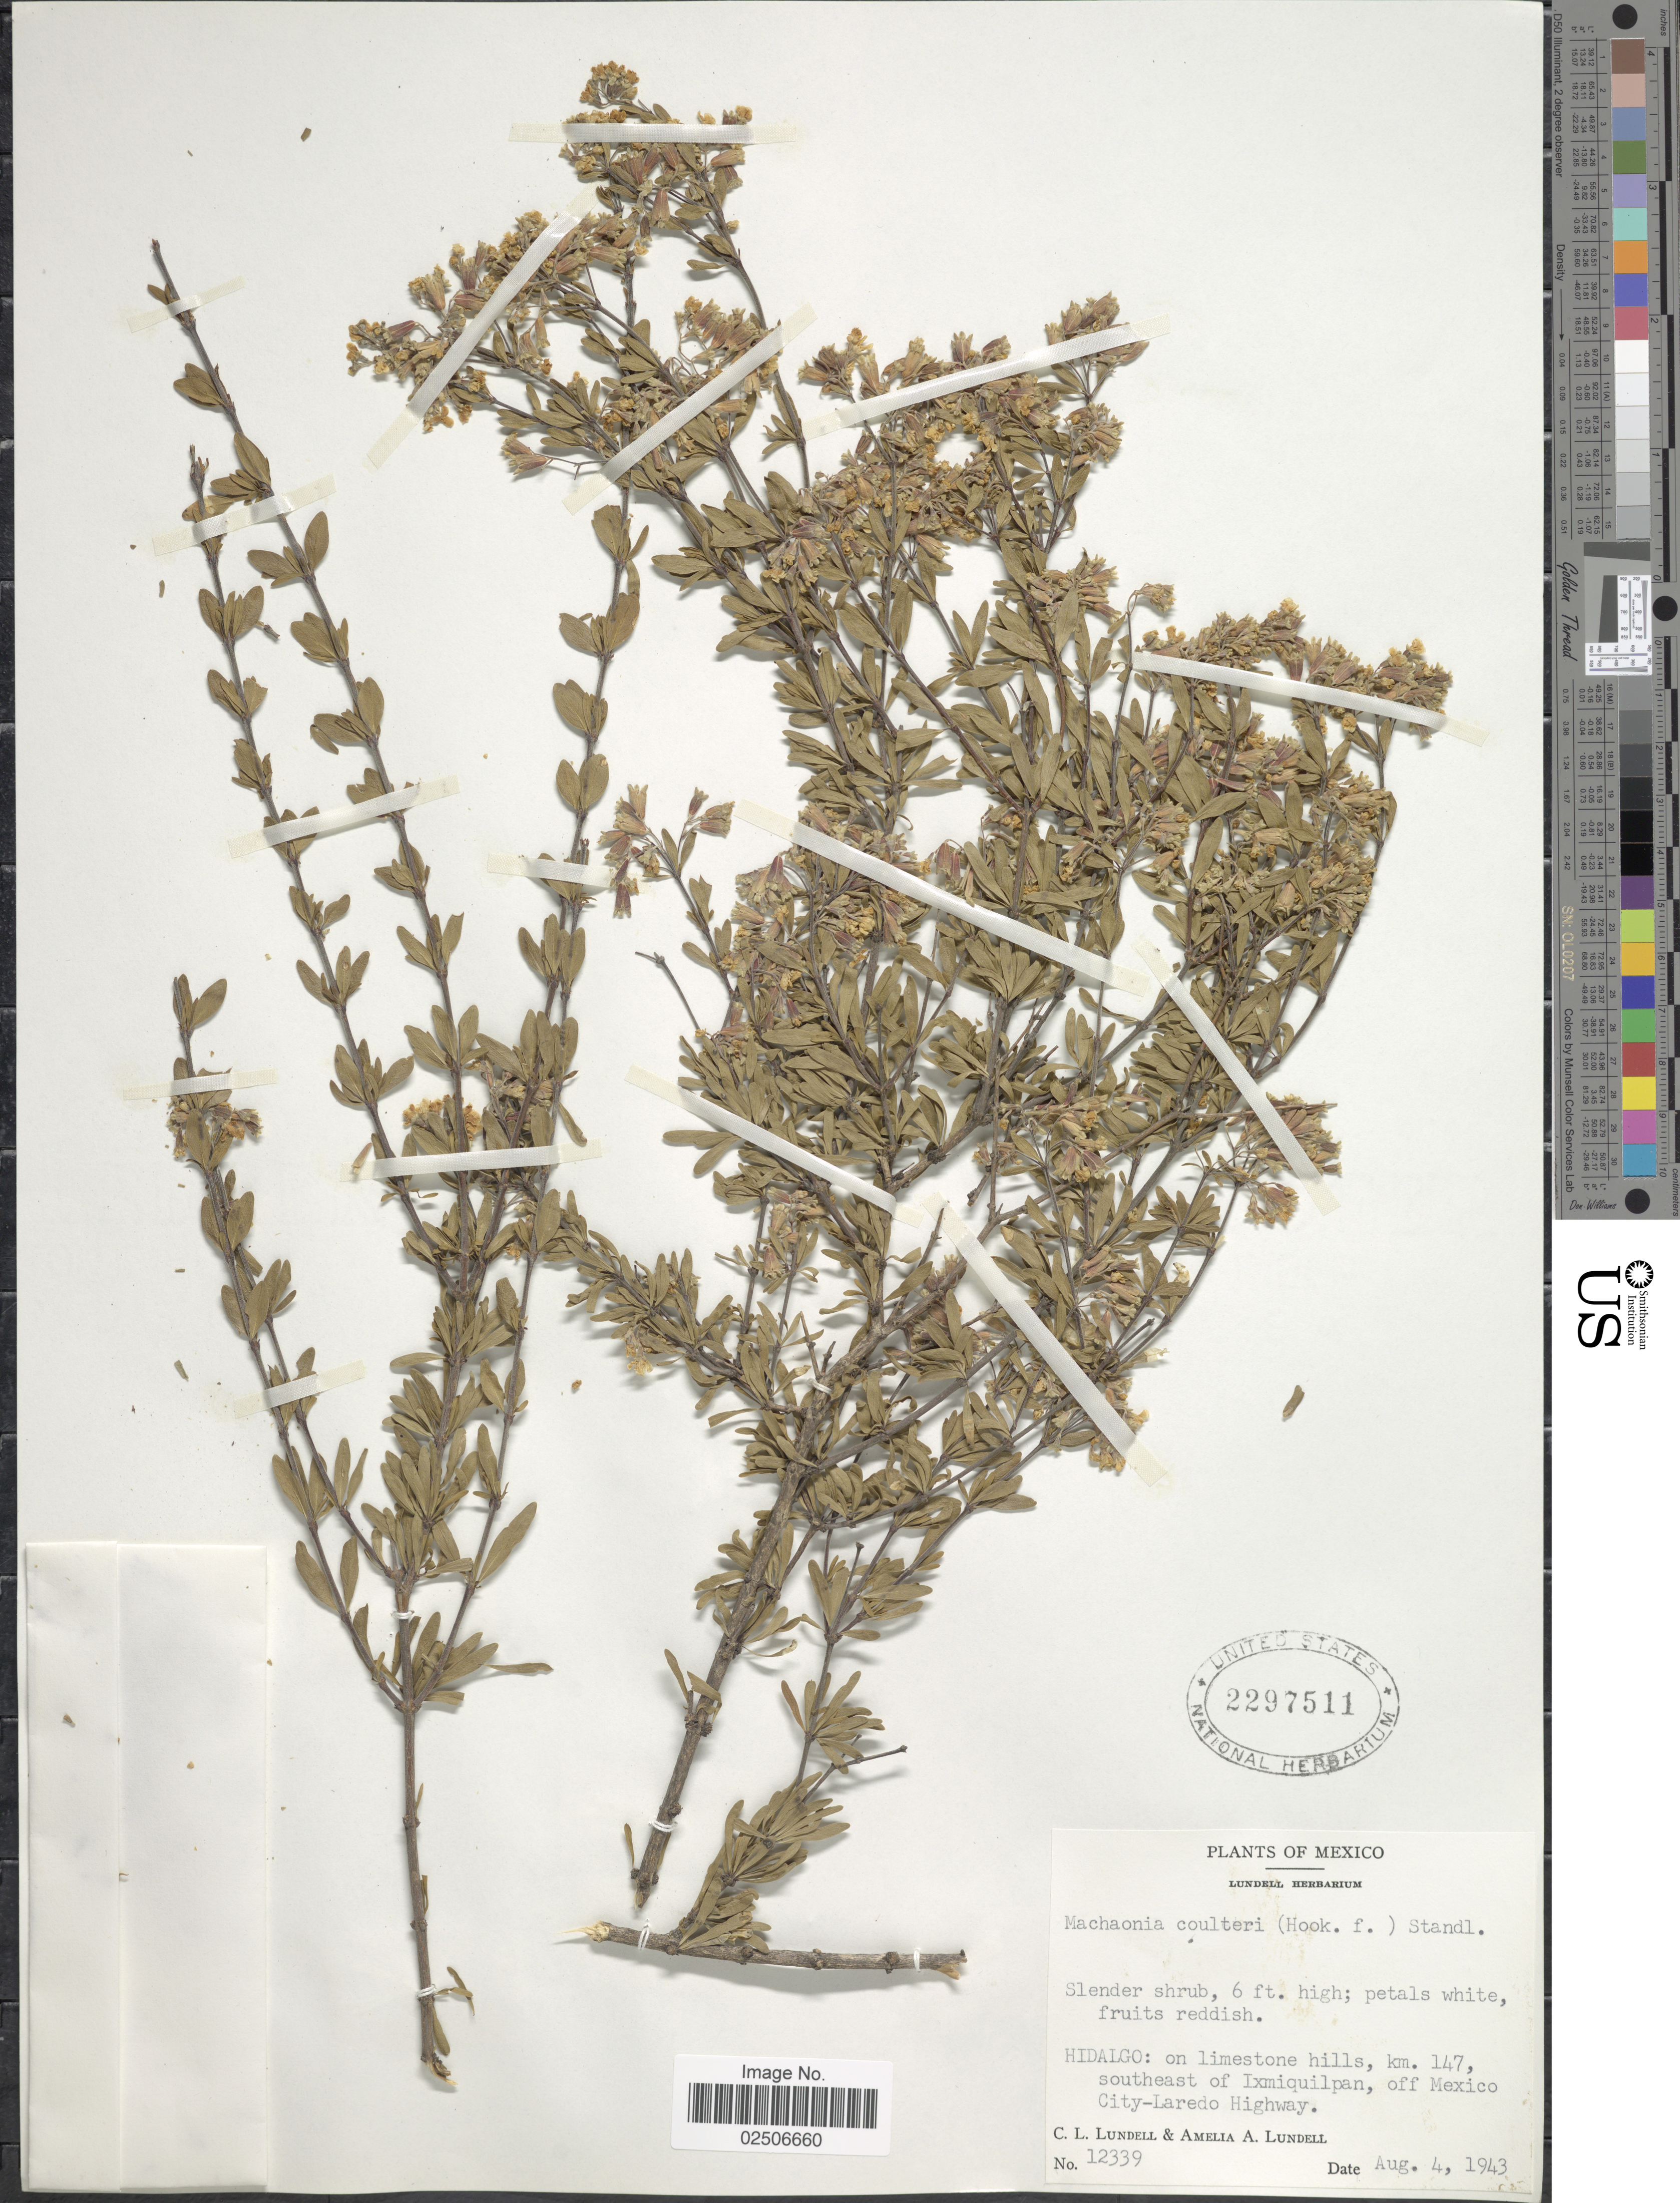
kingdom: Plantae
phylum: Tracheophyta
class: Magnoliopsida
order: Gentianales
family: Rubiaceae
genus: Machaonia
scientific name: Machaonia coulteri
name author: (Hook. f. ex Benth. & Hook.) Standl.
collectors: C. L. Lundell & A. A. Lundell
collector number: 12339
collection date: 1943-08-04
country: Mexico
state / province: Hidalgo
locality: On limestone hills, km. 147, southeast of Ixmiquilpan, off Mexico City-Laredo Highway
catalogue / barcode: US 2297511